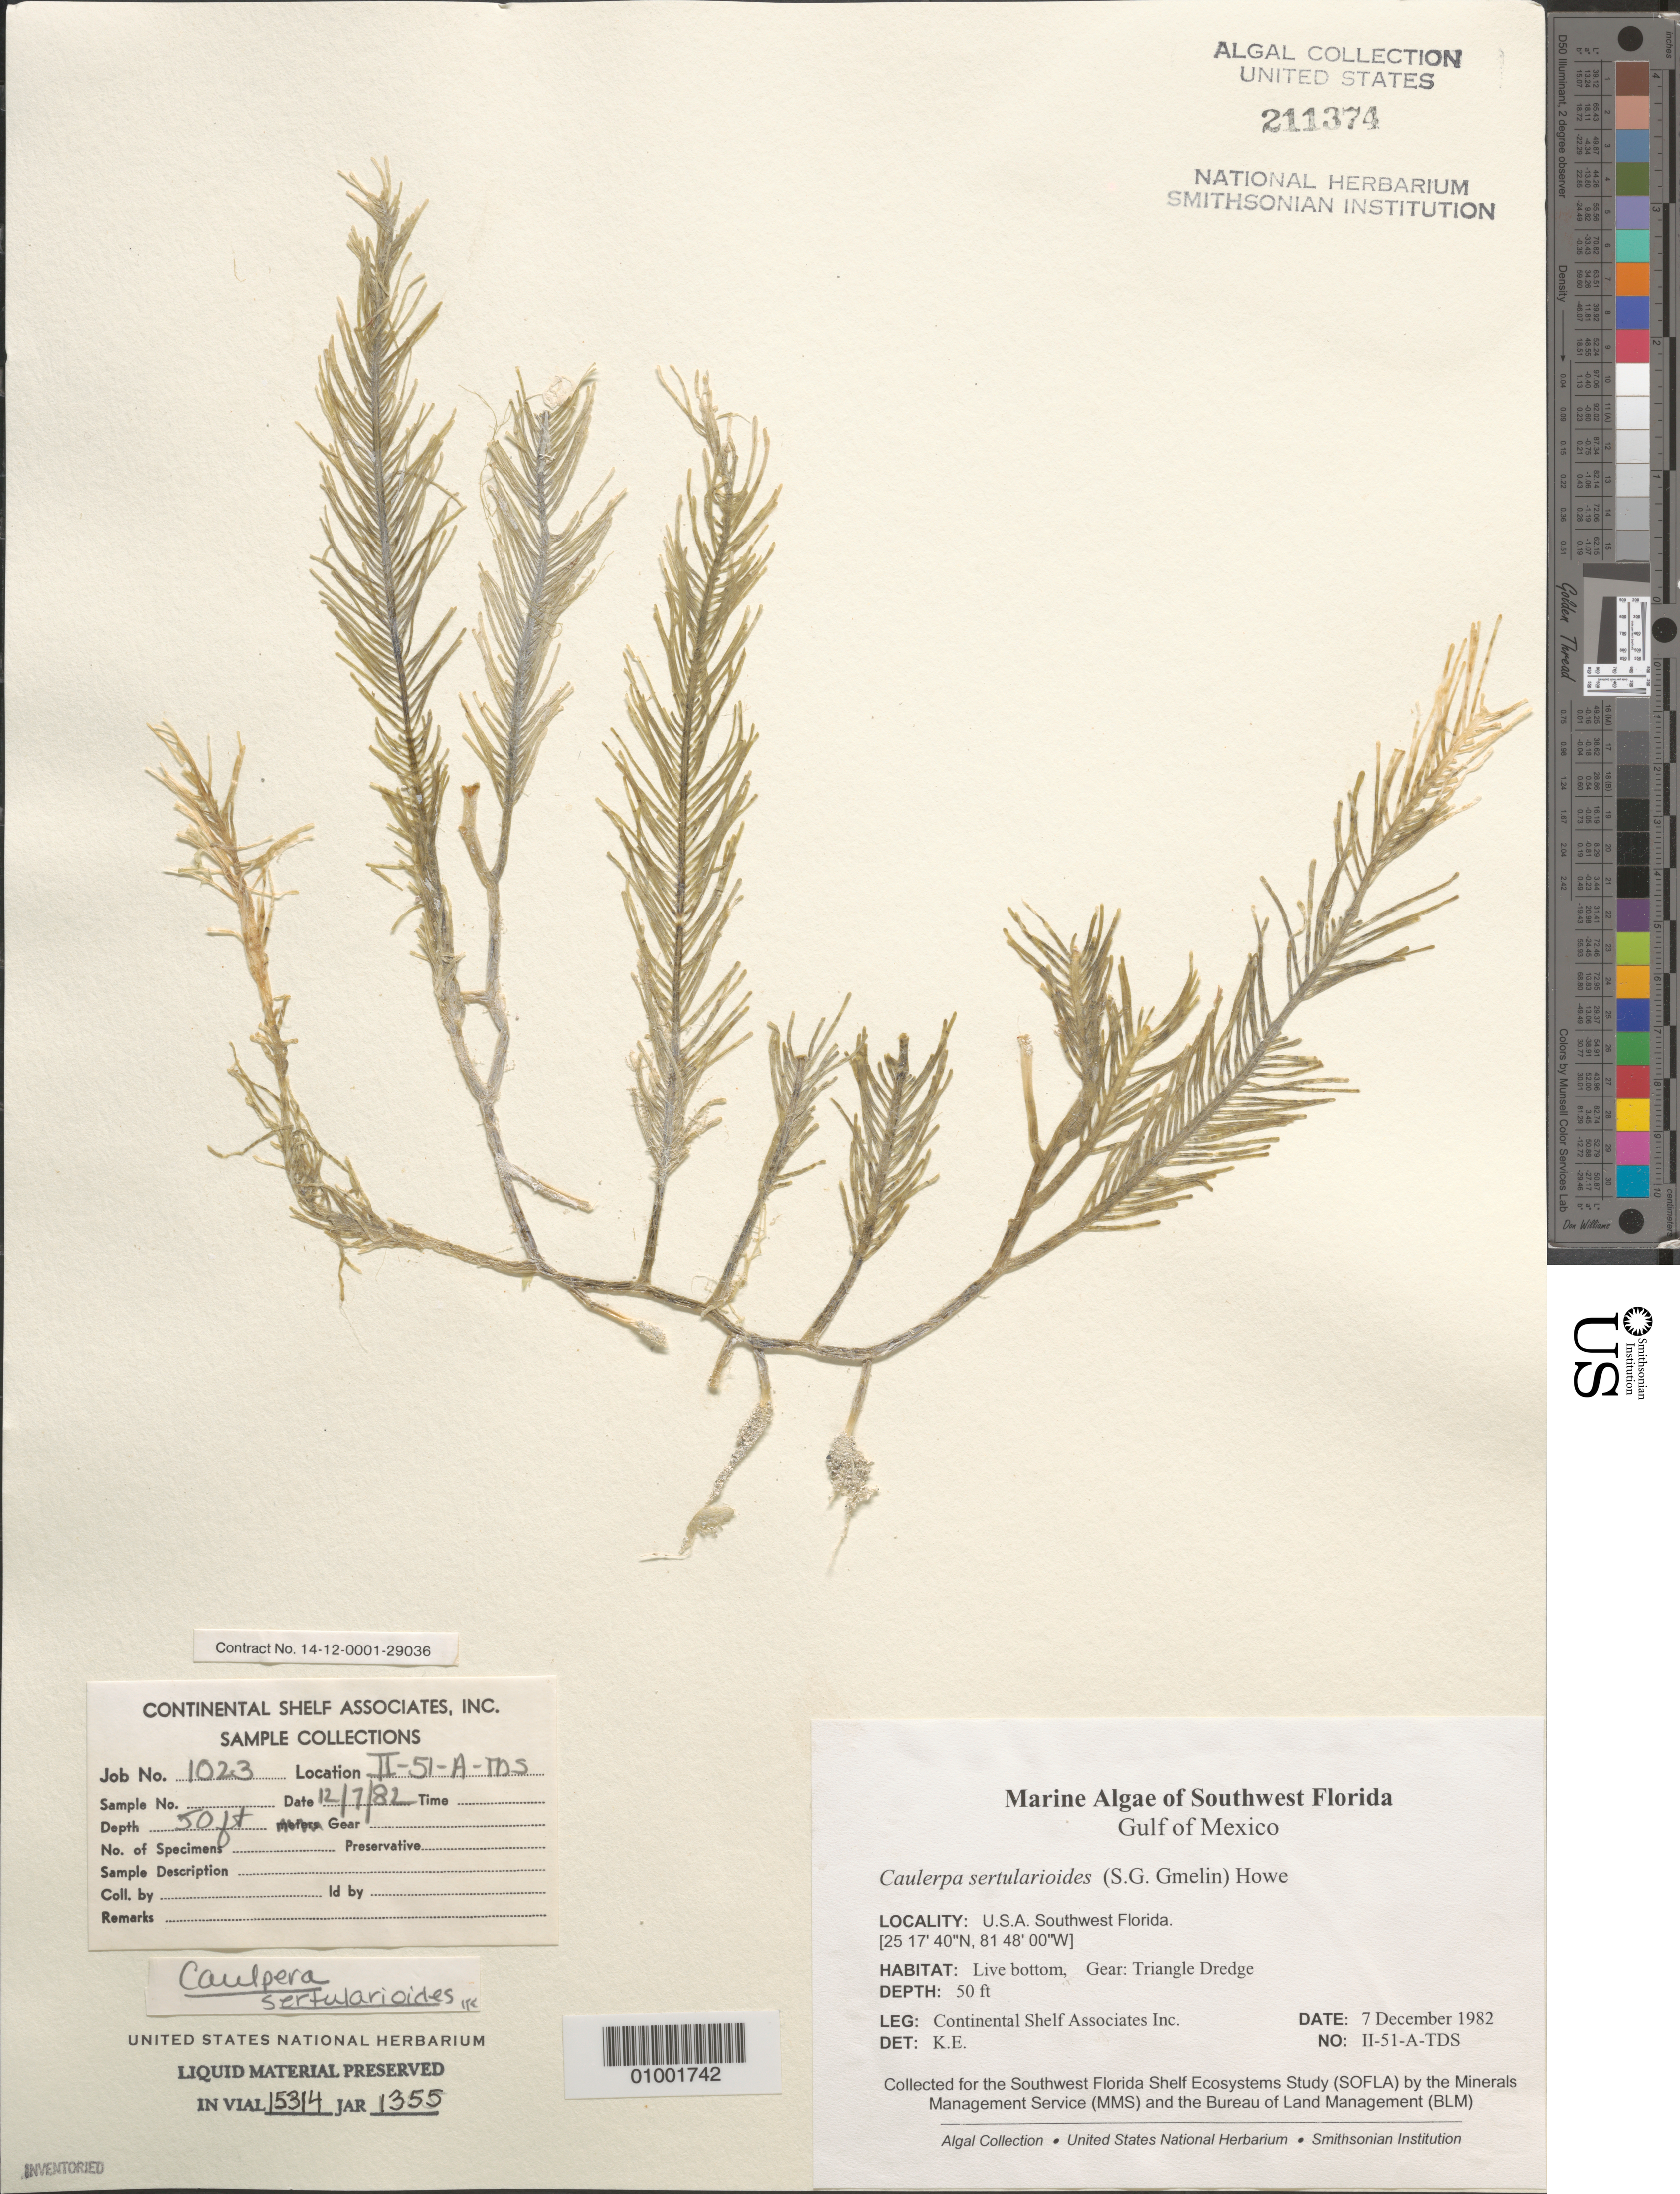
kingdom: Plantae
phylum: Chlorophyta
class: Ulvophyceae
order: Bryopsidales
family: Caulerpaceae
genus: Caulerpa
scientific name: Caulerpa sertularioides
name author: (S.G. Gmel.) M. Howe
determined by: E., K.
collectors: Continental Shelf Associates Inc.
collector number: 1023-II-51-A-TDS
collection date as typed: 07 Dec 1982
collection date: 1982-12-07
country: United States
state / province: Florida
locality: Gulf of Mexico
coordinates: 25 17'40"N, 81 48'00"W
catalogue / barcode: US 211374